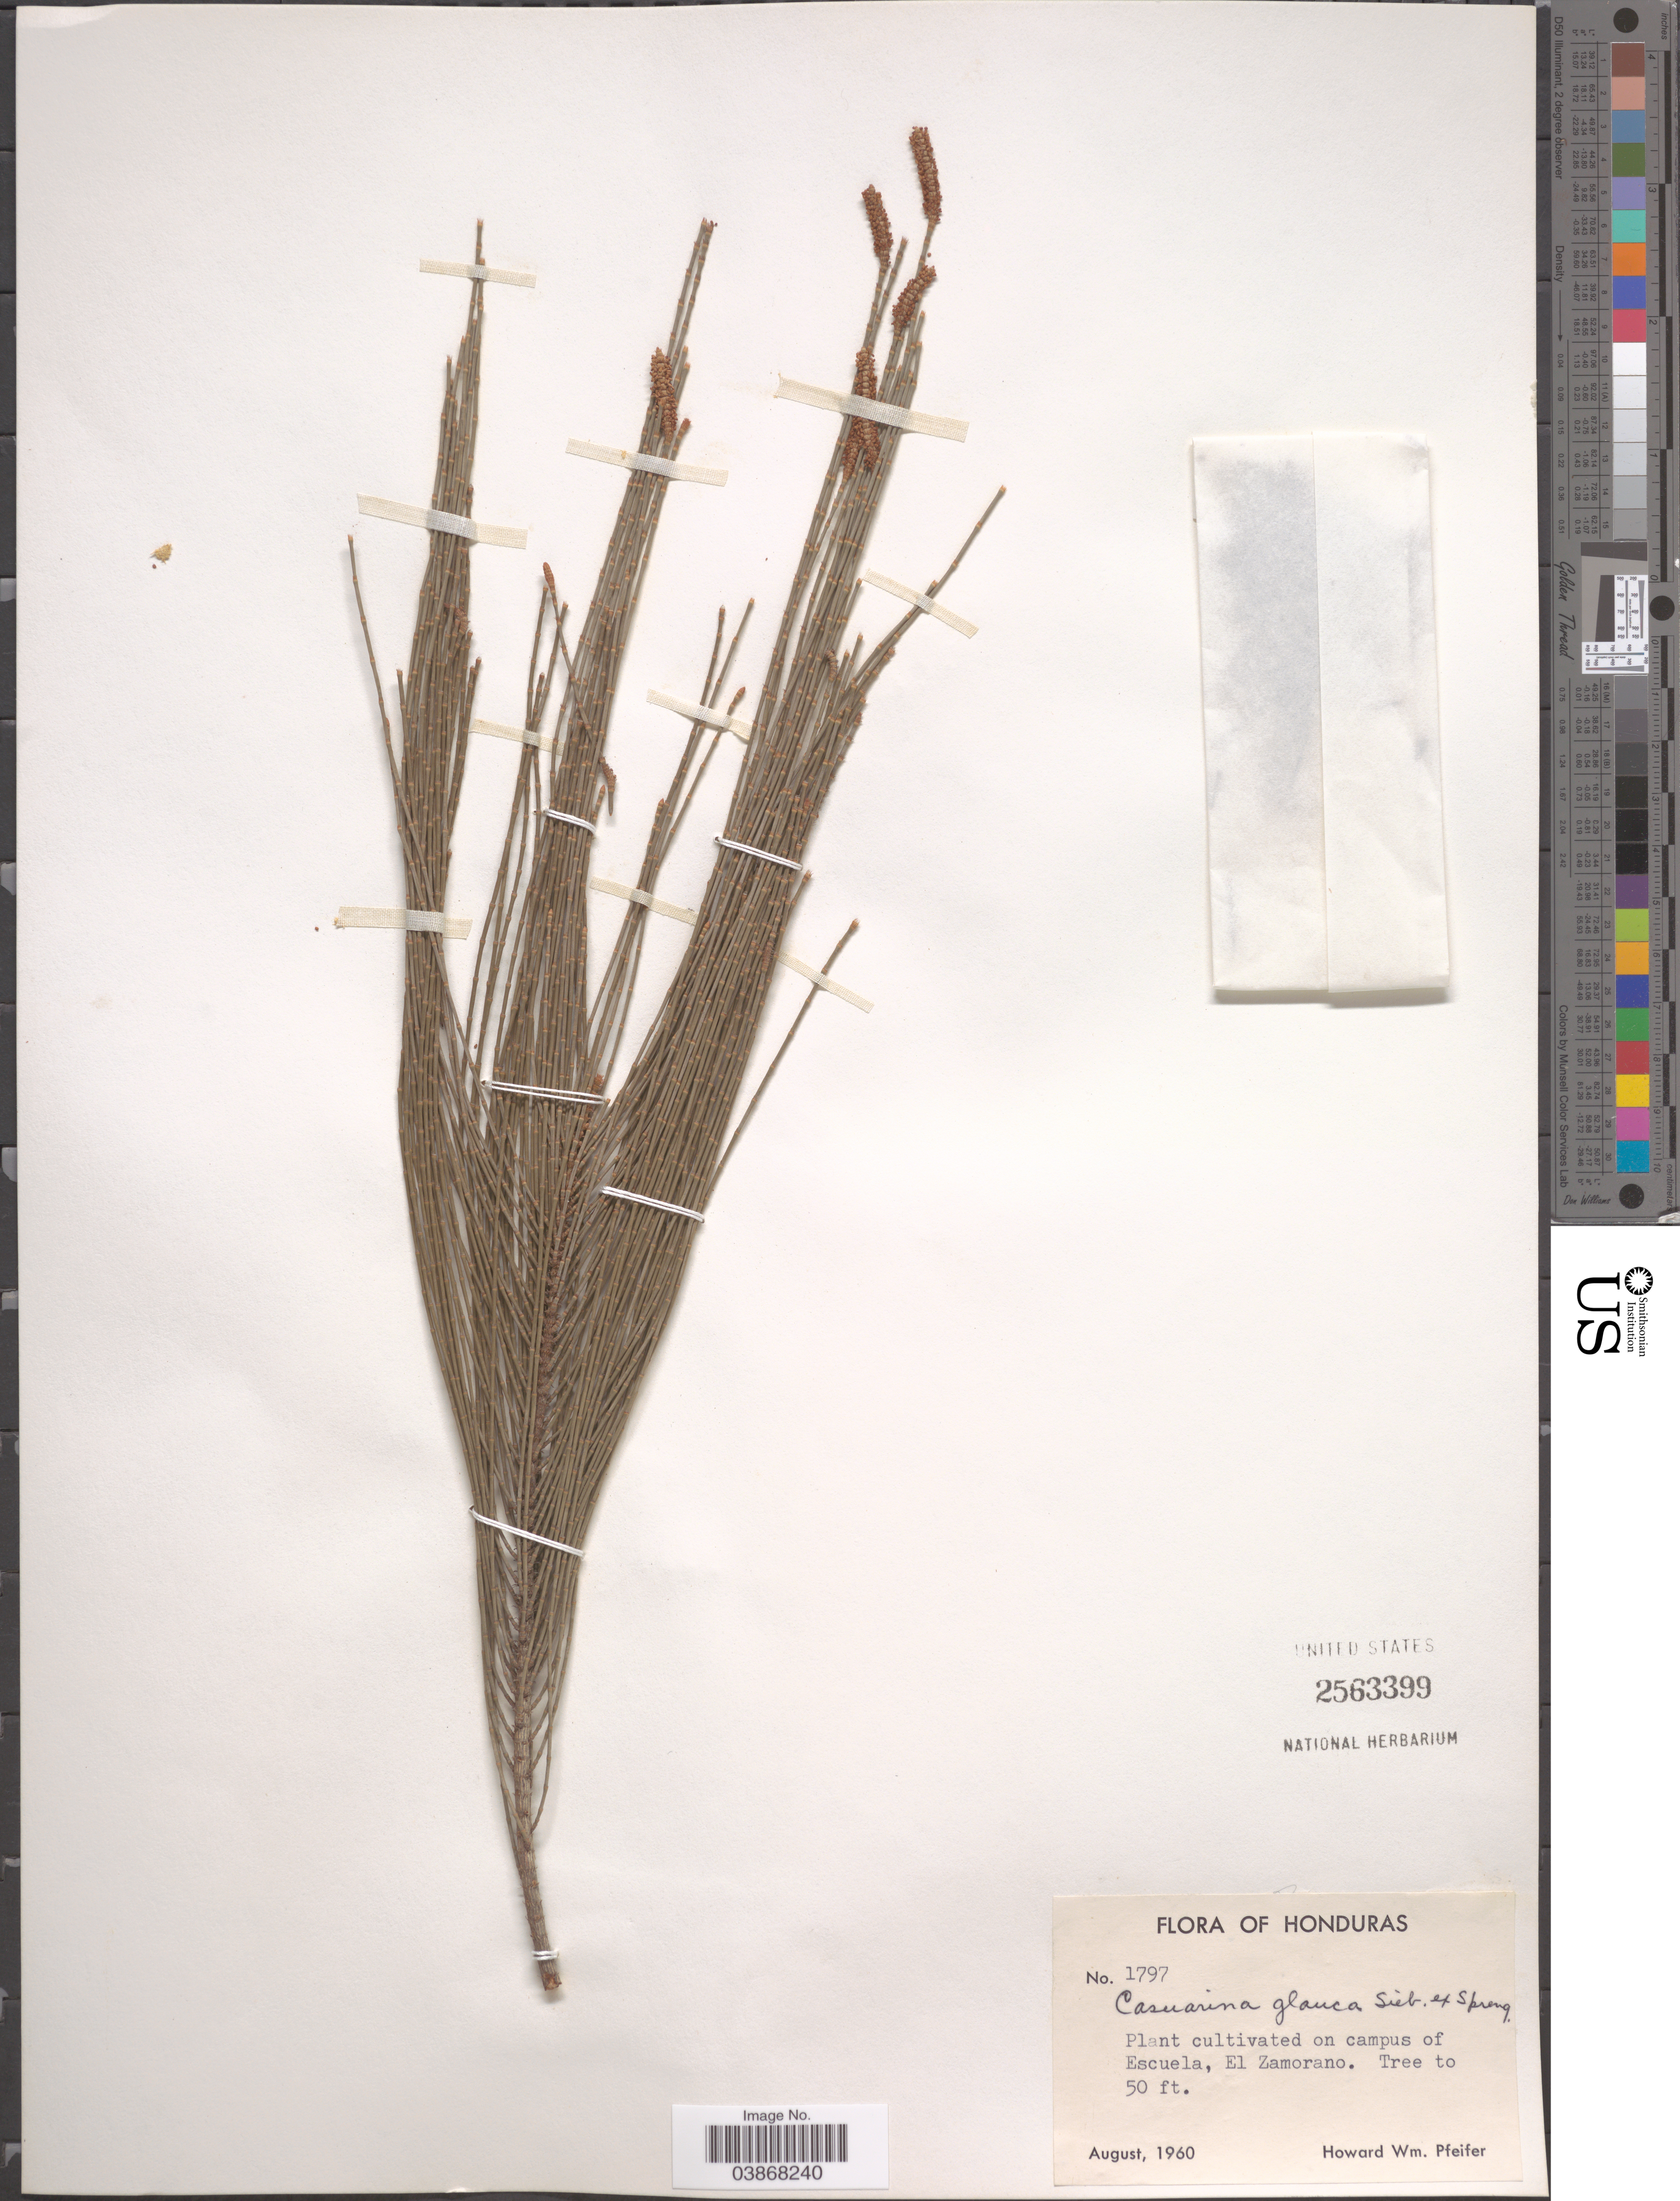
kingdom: Plantae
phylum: Tracheophyta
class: Magnoliopsida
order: Fagales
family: Casuarinaceae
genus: Casuarina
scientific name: Casuarina glauca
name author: Sieber ex Spreng.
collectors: H. W. Pfeifer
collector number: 1797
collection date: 1960-08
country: Honduras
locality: On campus of Escuela, El Zamorano.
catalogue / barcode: US 2563399